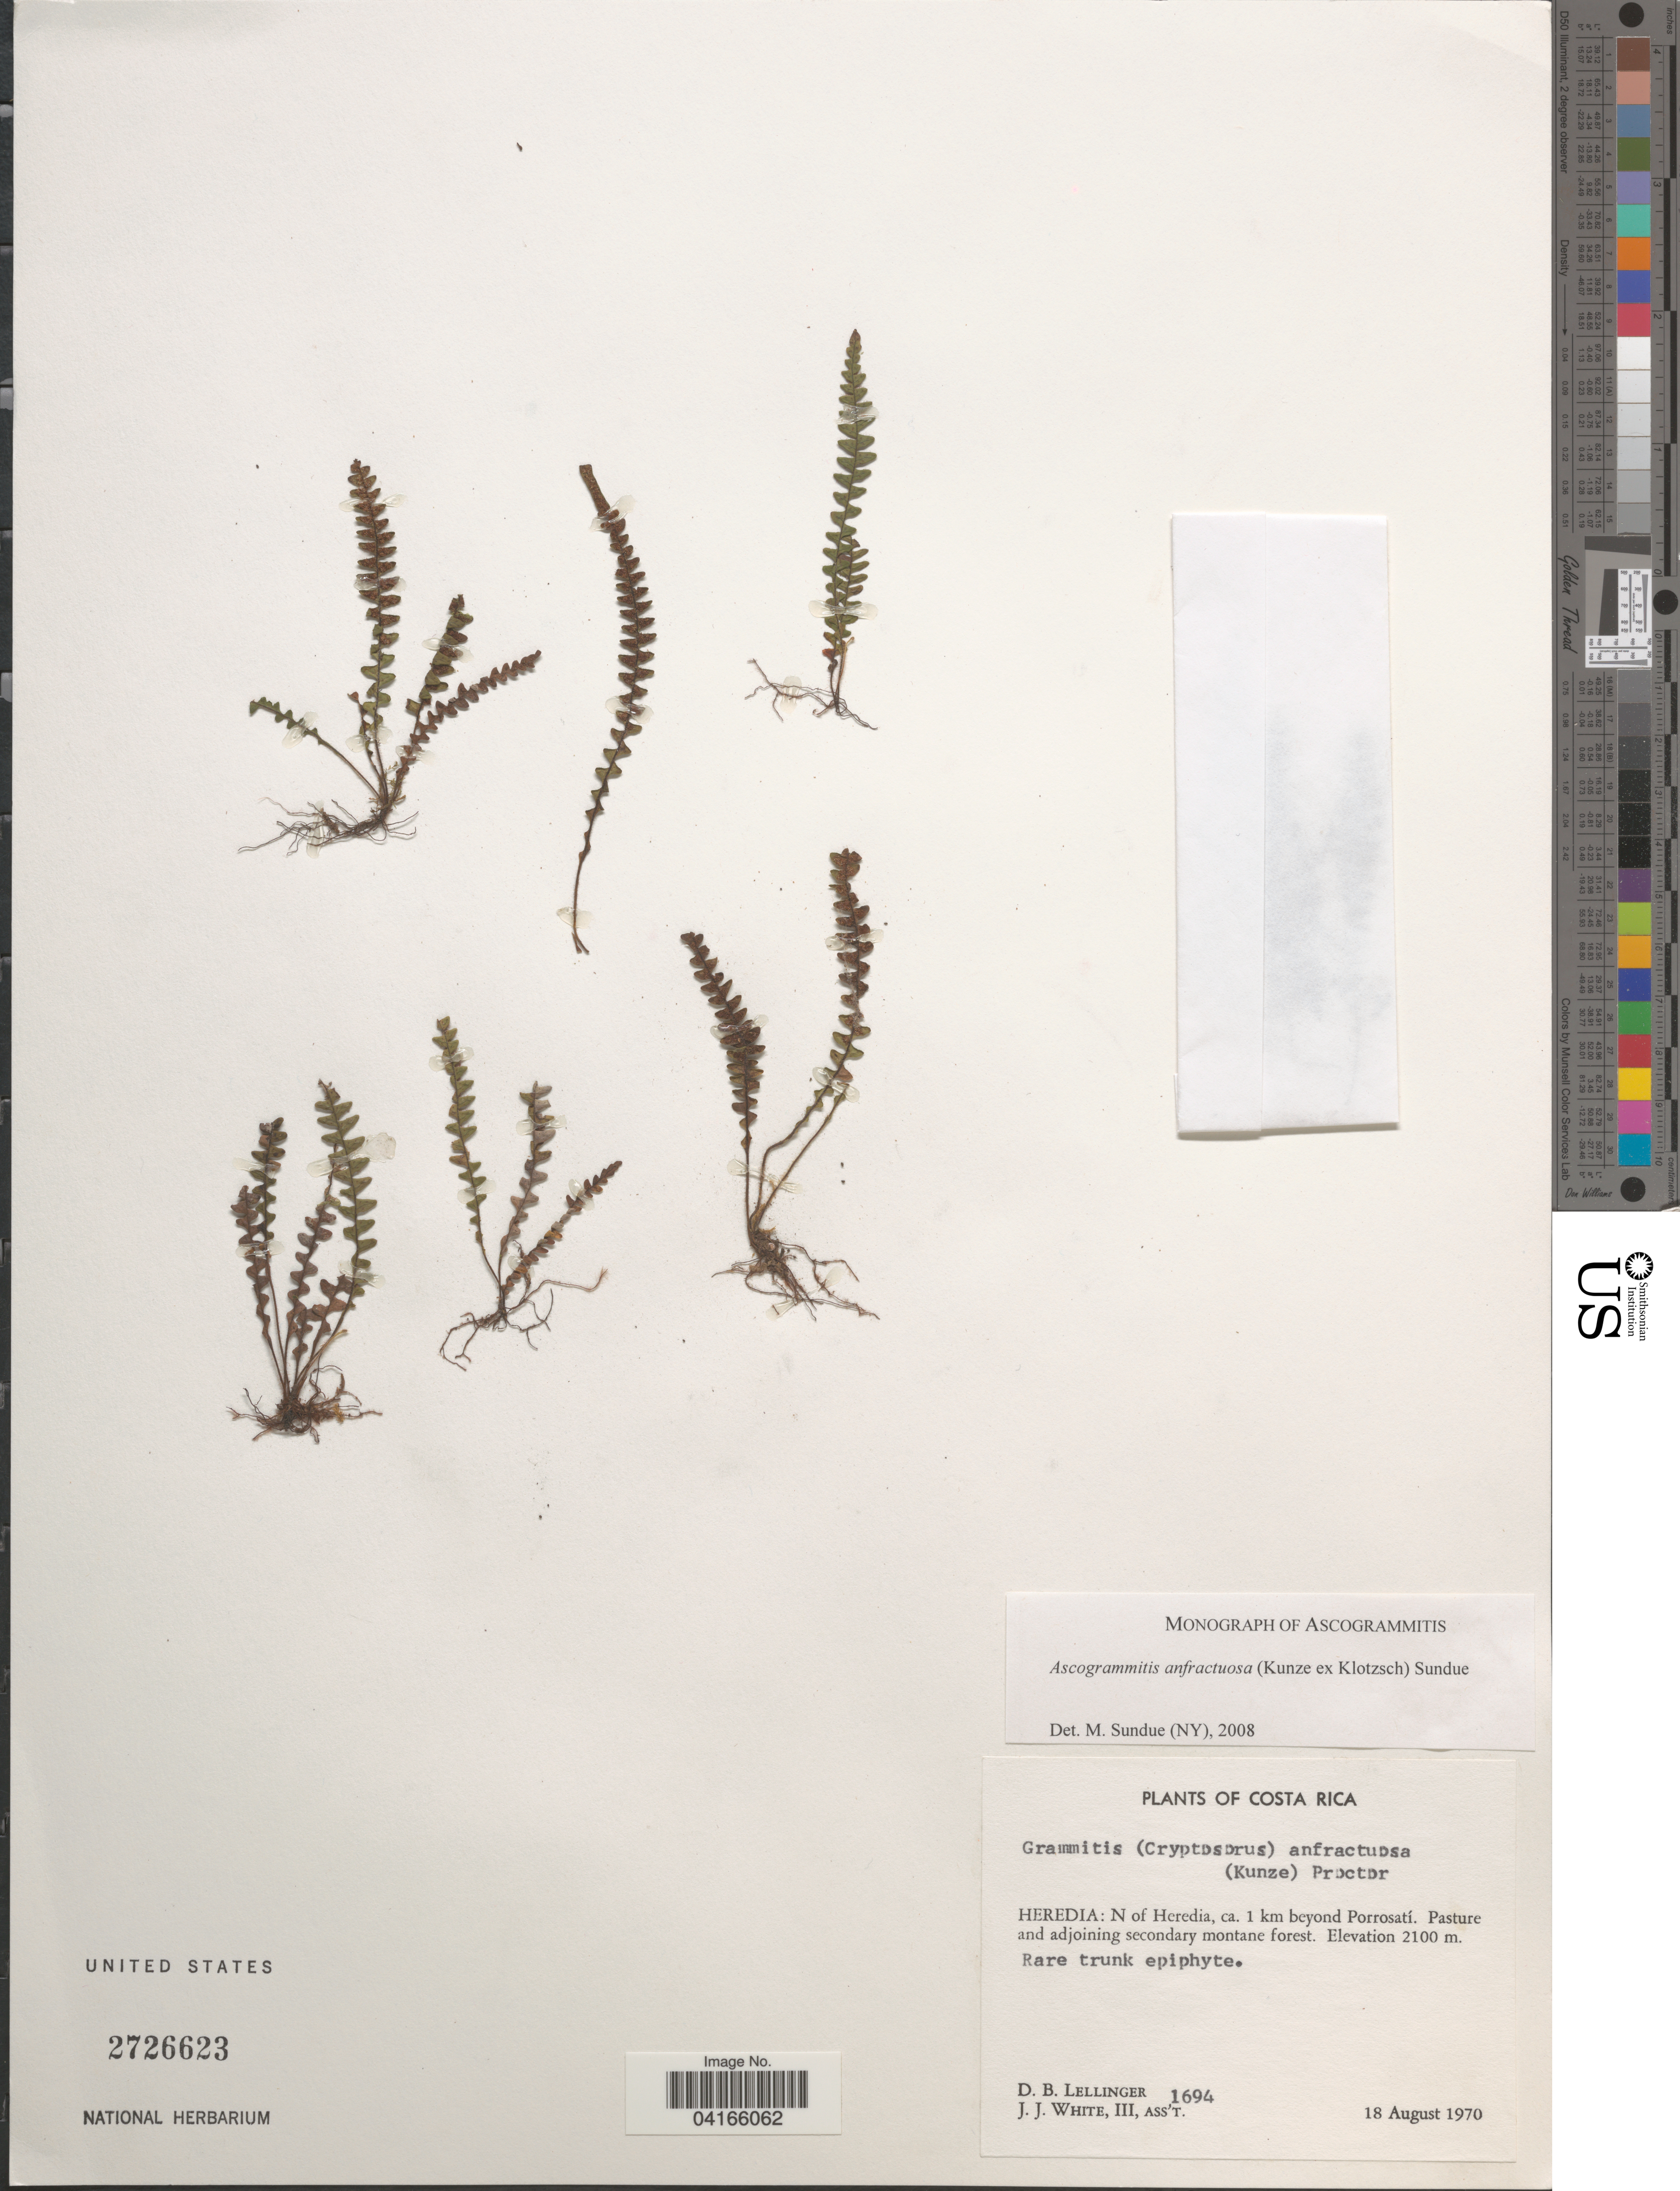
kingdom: Plantae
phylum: Tracheophyta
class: Polypodiopsida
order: Polypodiales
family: Polypodiaceae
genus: Ascogrammitis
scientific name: Ascogrammitis anfractuosa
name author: (Kunze ex Klotzsch) Sundue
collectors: D. B. Lellinger & J. J. White III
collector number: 1694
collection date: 1970-08-18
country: Costa Rica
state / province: Heredia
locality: N of Heredia, ca. 1 km beyond Porrosatí.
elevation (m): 2100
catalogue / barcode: US 2726623